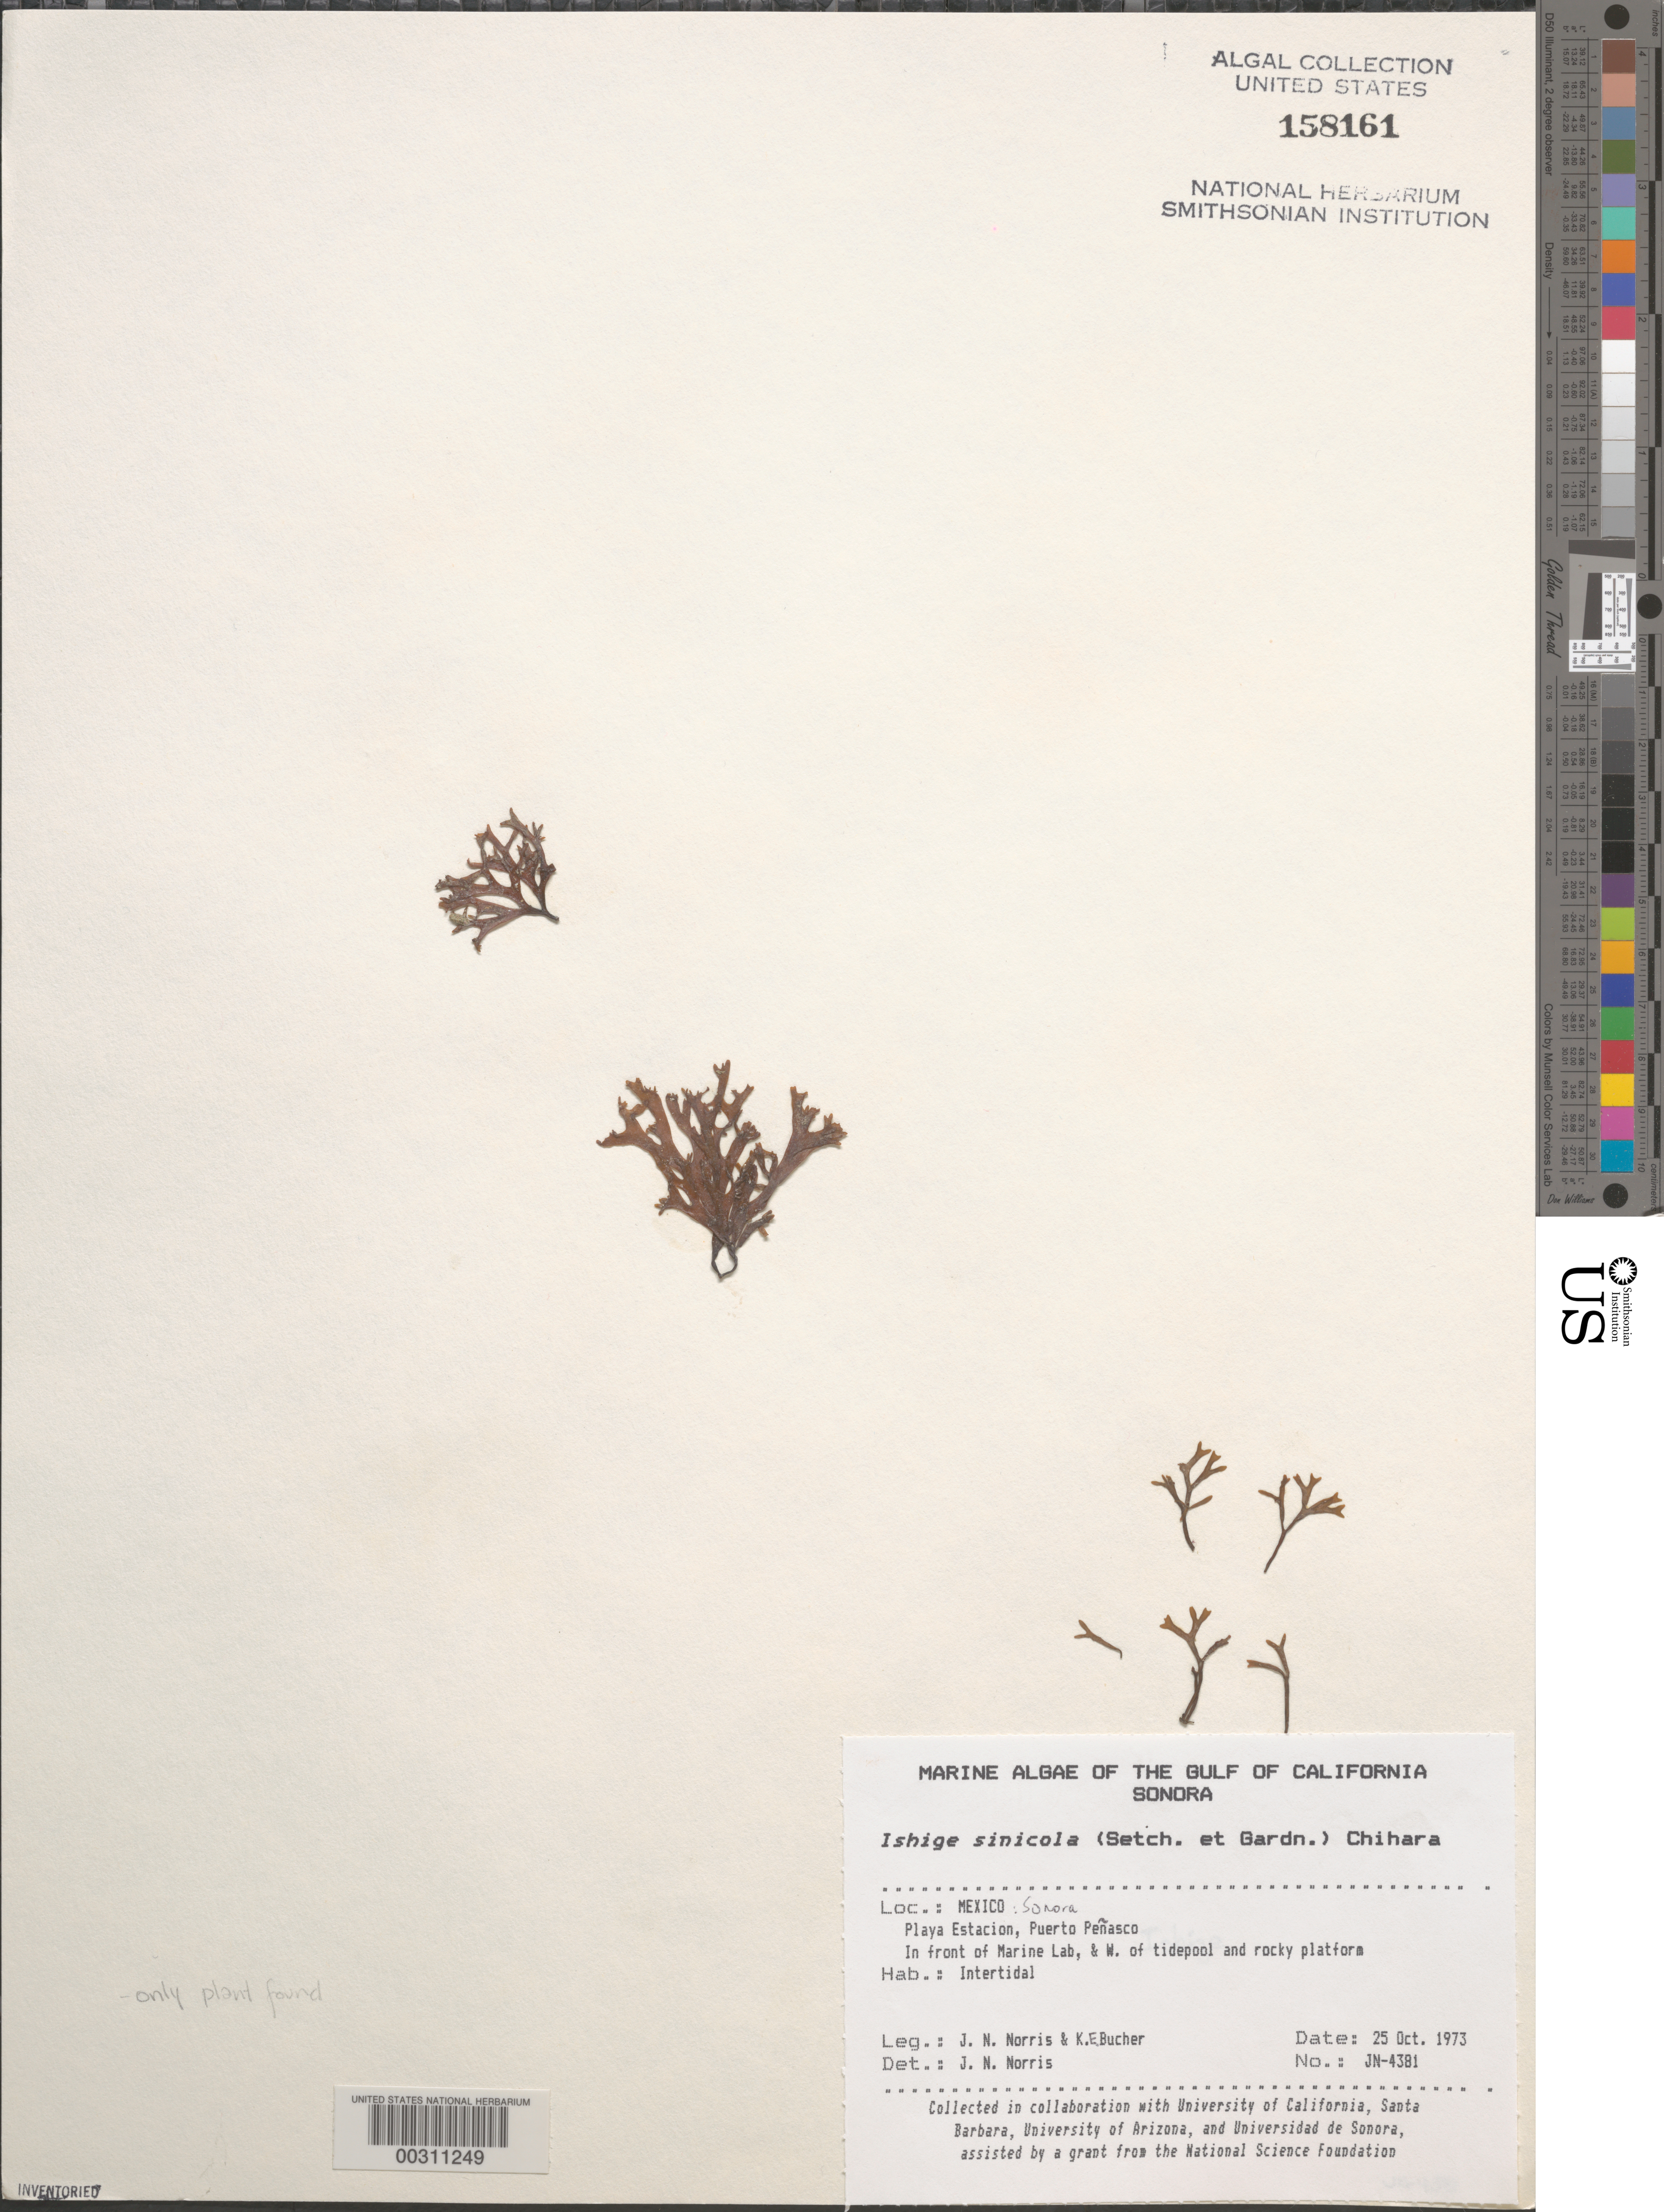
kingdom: Chromista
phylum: Ochrophyta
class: Phaeophyceae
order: Ishigeales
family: Ishigeaceae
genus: Ishige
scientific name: Ishige sinicola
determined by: Norris, James N.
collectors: J. N. Norris & K. E. Bucher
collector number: JN-4381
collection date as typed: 25 Oct 1973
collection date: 1973-10-25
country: Mexico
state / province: Sonora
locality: Playa Estacion, Puerto Penasco, marine laboratory station shore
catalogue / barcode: US 158161